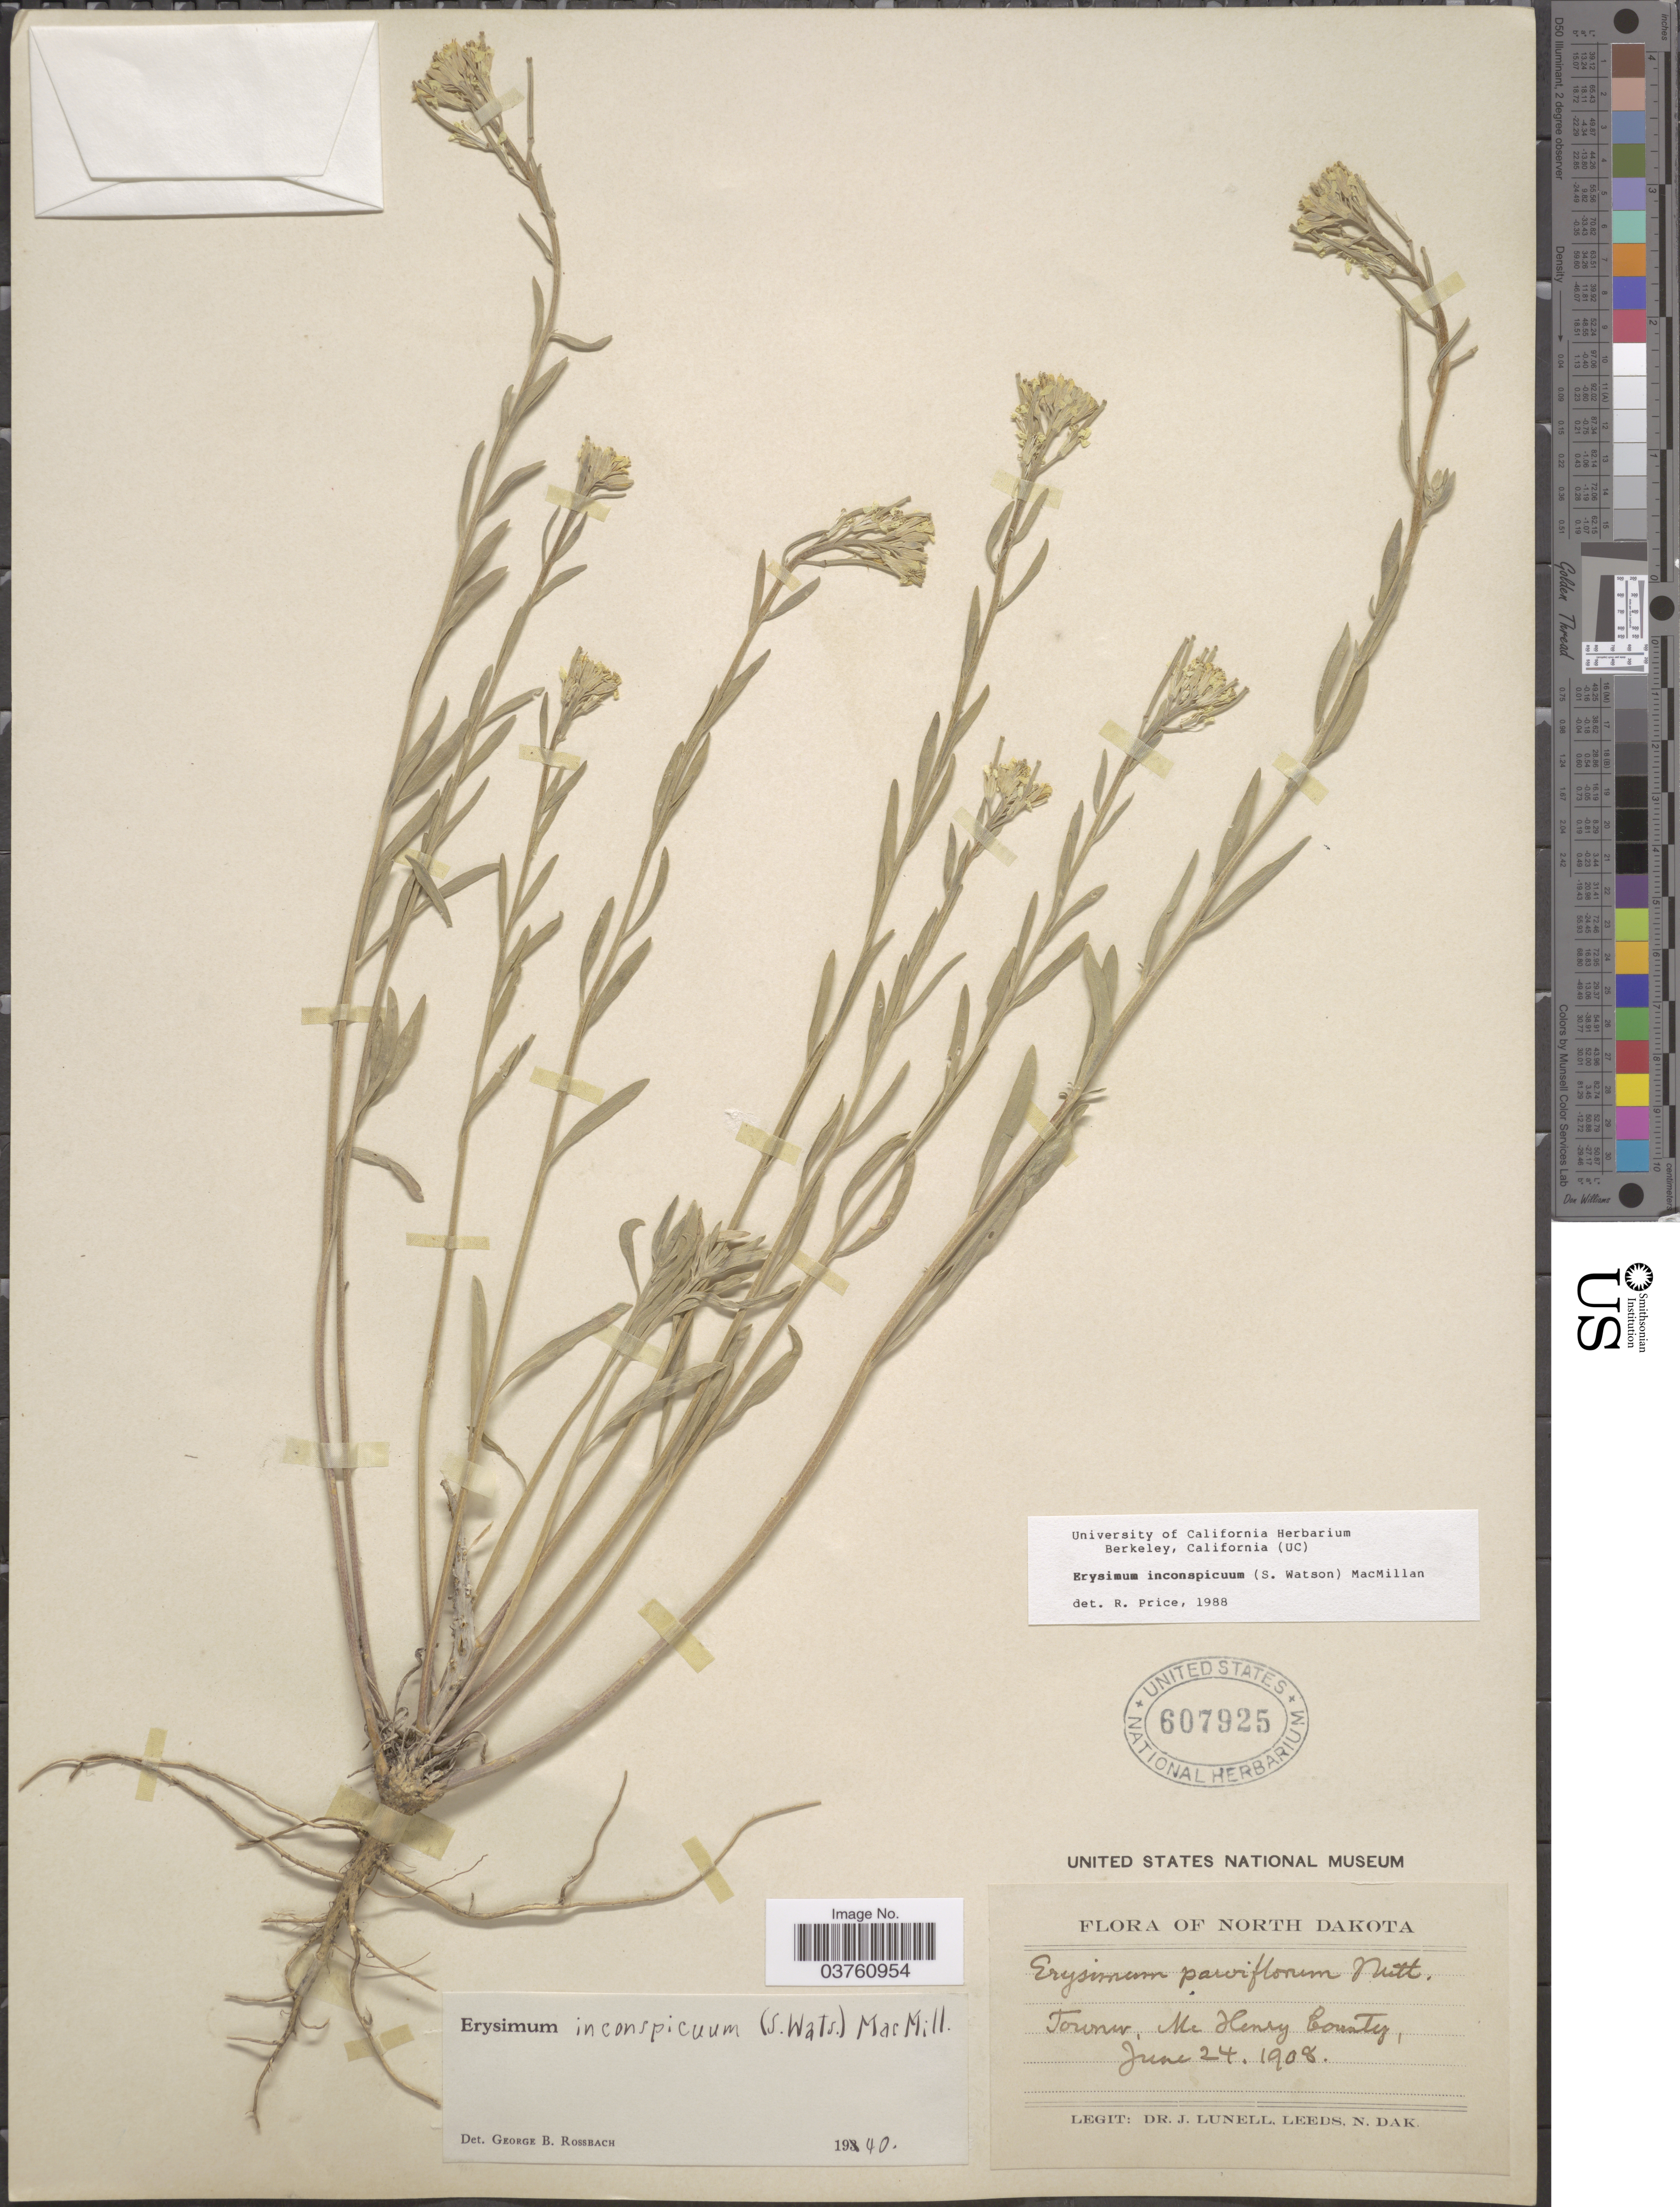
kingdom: Plantae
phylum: Tracheophyta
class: Magnoliopsida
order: Brassicales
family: Brassicaceae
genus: Erysimum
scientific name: Erysimum inconspicuum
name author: (S. Watson) MacMill.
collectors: J. Lunell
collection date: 1908-06-24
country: United States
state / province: North Dakota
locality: Towner, Mc Henry County.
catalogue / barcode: US 607925